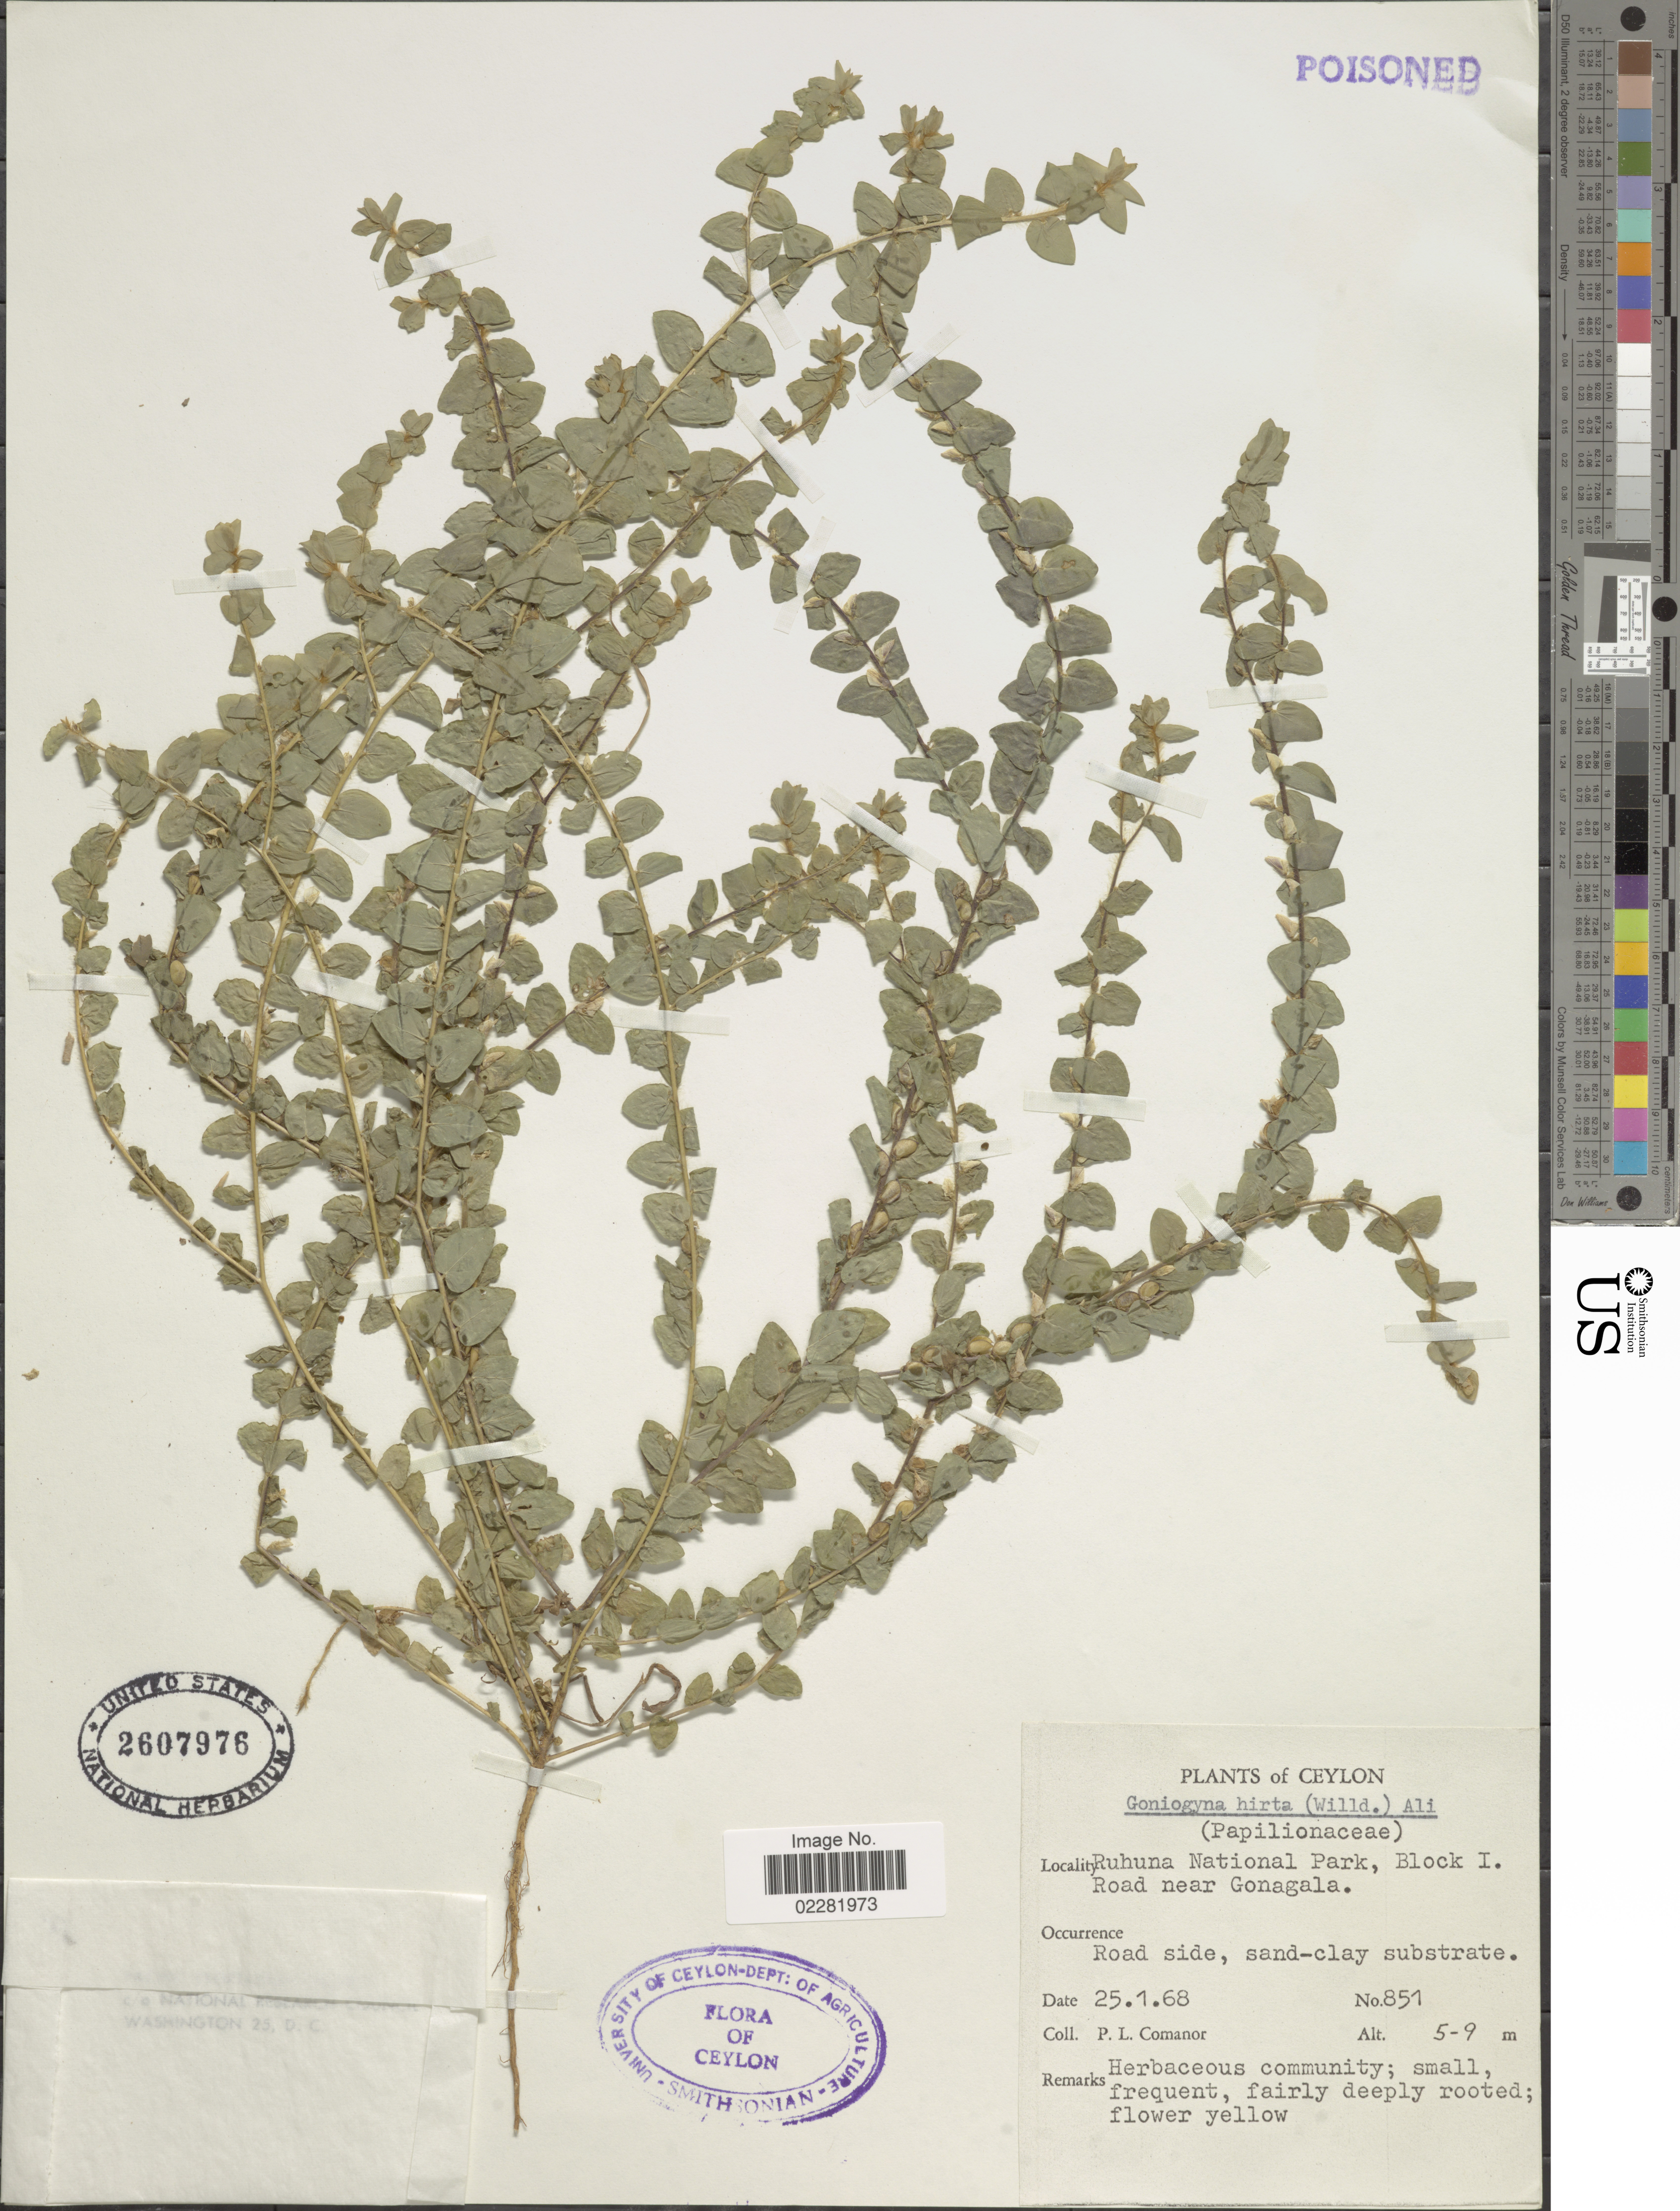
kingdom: Plantae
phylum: Tracheophyta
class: Magnoliopsida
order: Fabales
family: Fabaceae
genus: Crotalaria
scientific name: Crotalaria hebecarpa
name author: (DC.) Rudd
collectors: P. Comanor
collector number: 851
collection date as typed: Transcribed d/m/y: 25/1/68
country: Sri Lanka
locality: Ceylon, Ruhuna National Park, Block I, Road near Gonagala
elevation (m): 5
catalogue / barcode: US 2607976